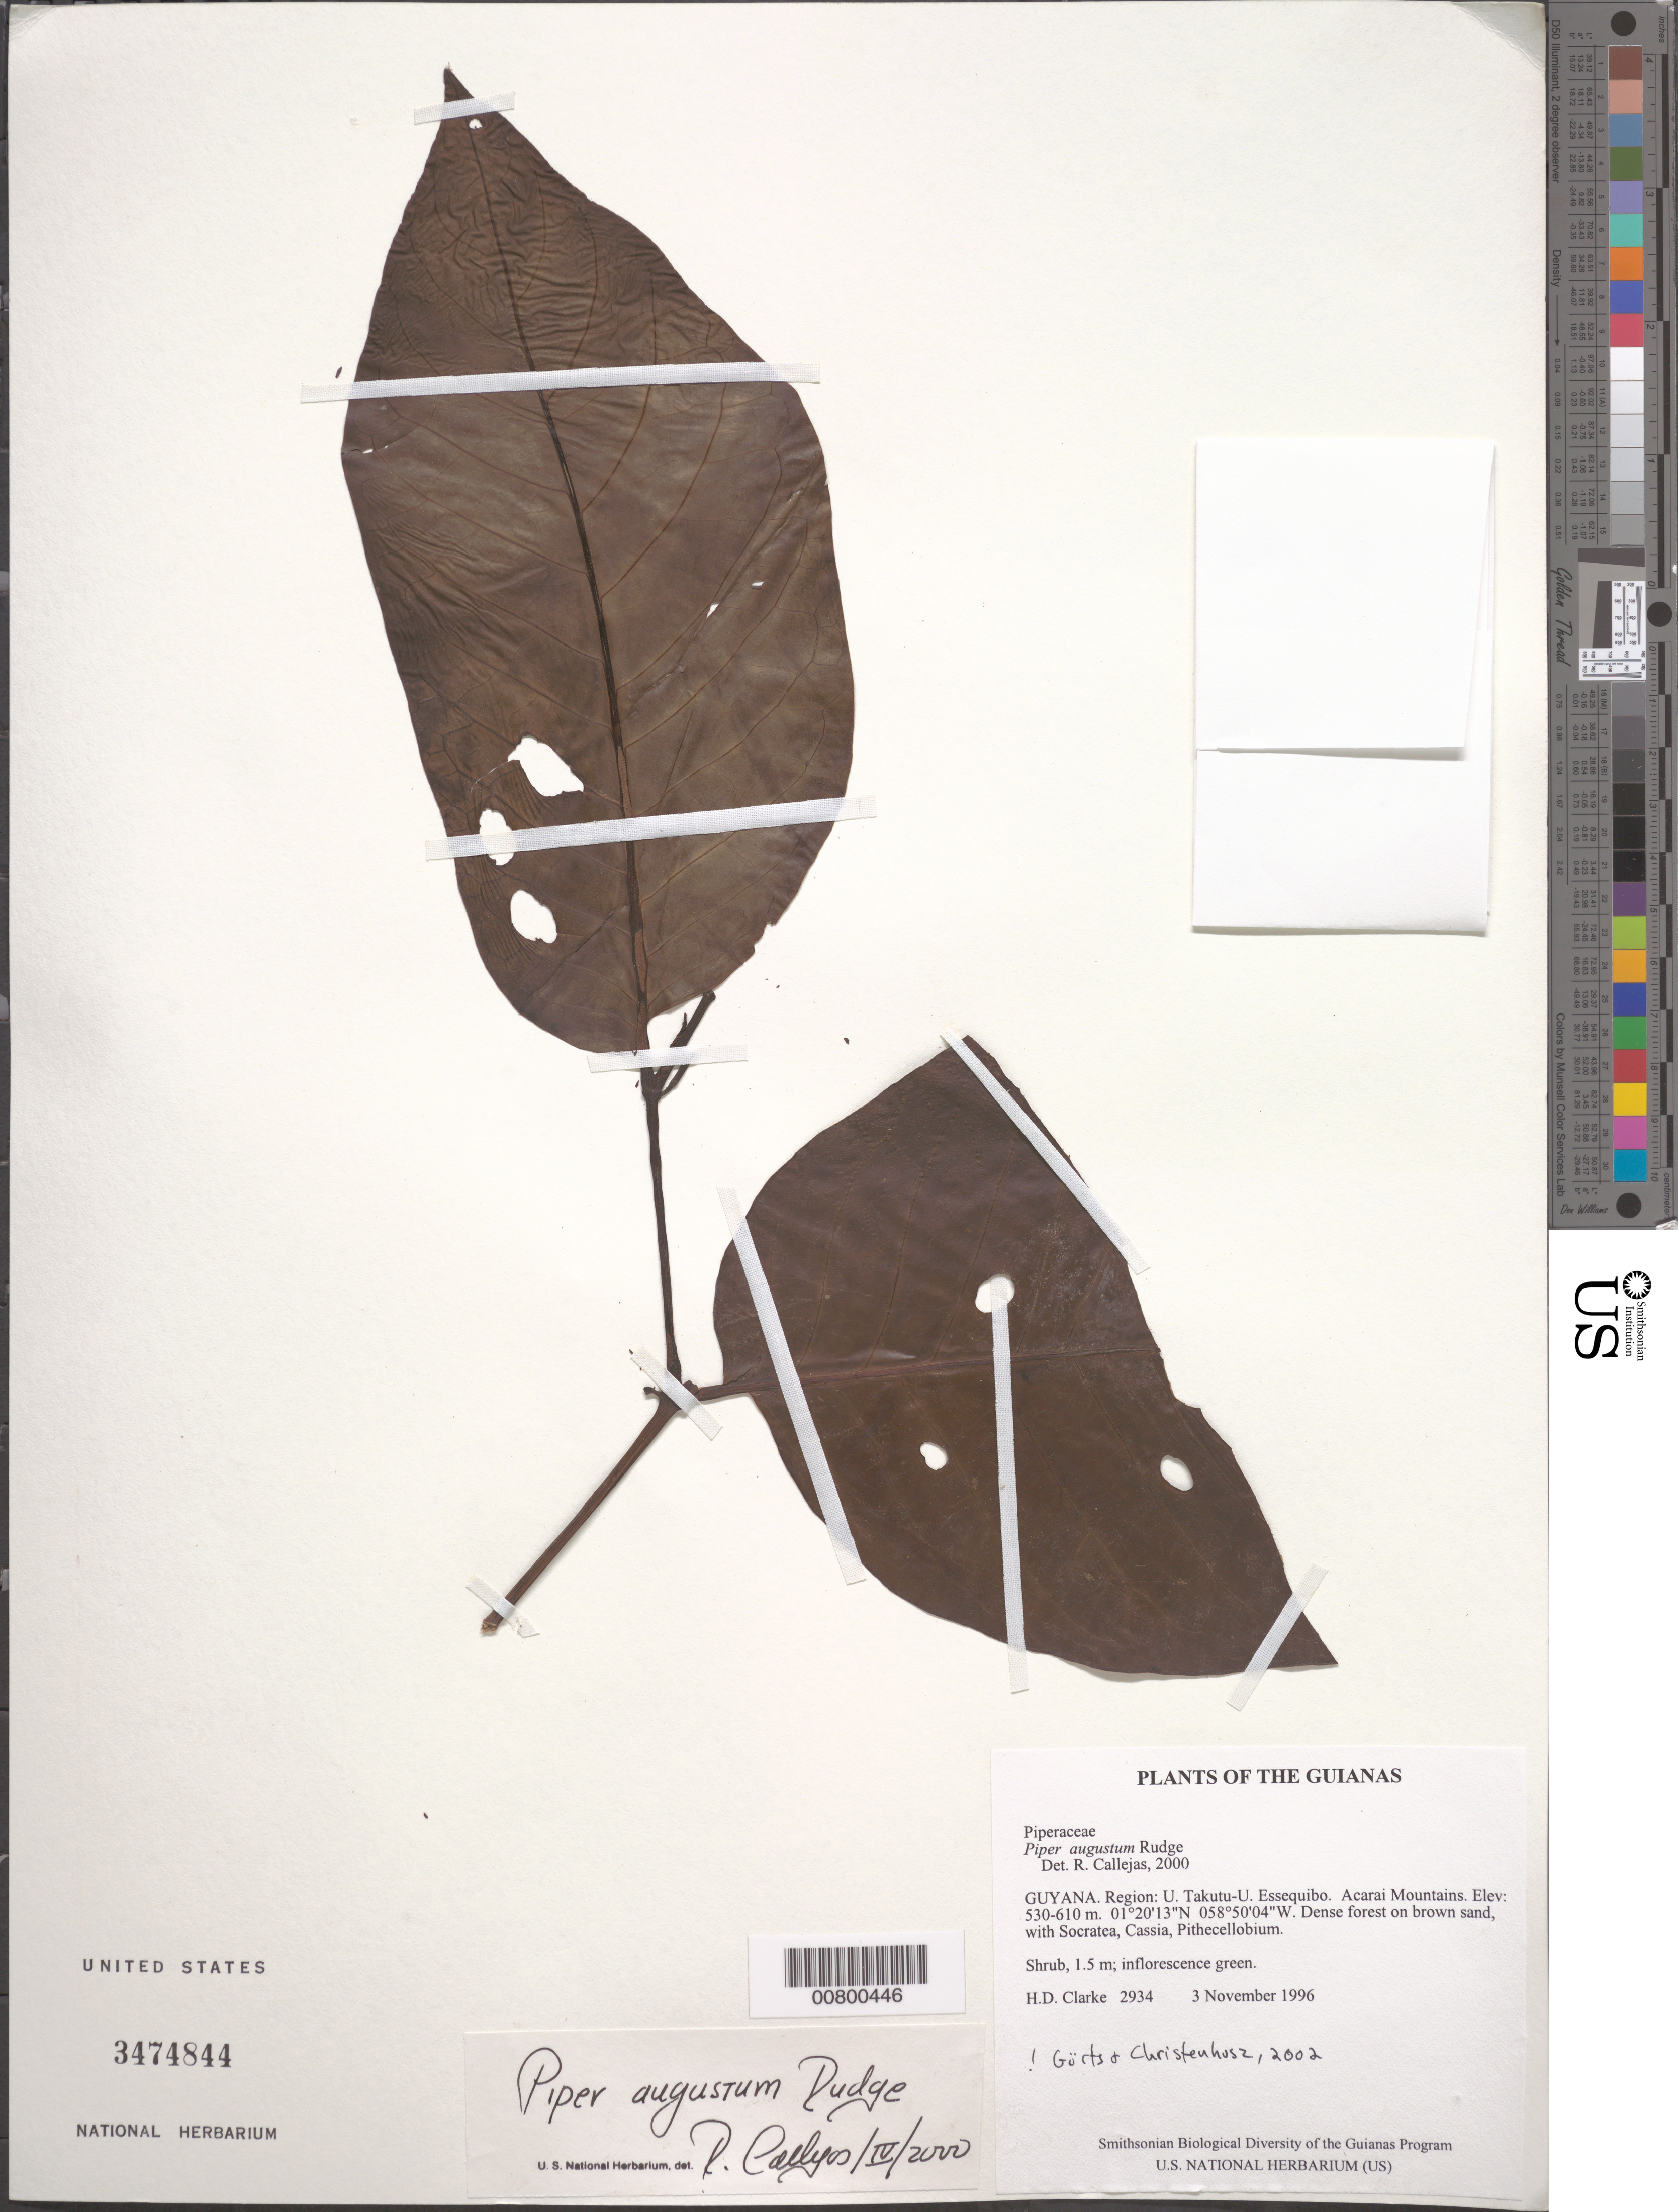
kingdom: Plantae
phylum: Tracheophyta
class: Magnoliopsida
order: Piperales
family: Piperaceae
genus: Piper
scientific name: Piper augustum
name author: Rudge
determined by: Görts-van Rijn, A. R.; Christenhusz, M. J.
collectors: H. D. Clarke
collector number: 2934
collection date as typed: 3 November 1996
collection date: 1996-11-03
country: Guyana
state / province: U. Takutu-U. Essequibo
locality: Acarai Mountains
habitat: Dense forest on brown sand, with Socratea, Cassia, Pithecellobium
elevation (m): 530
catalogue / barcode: US 3474844